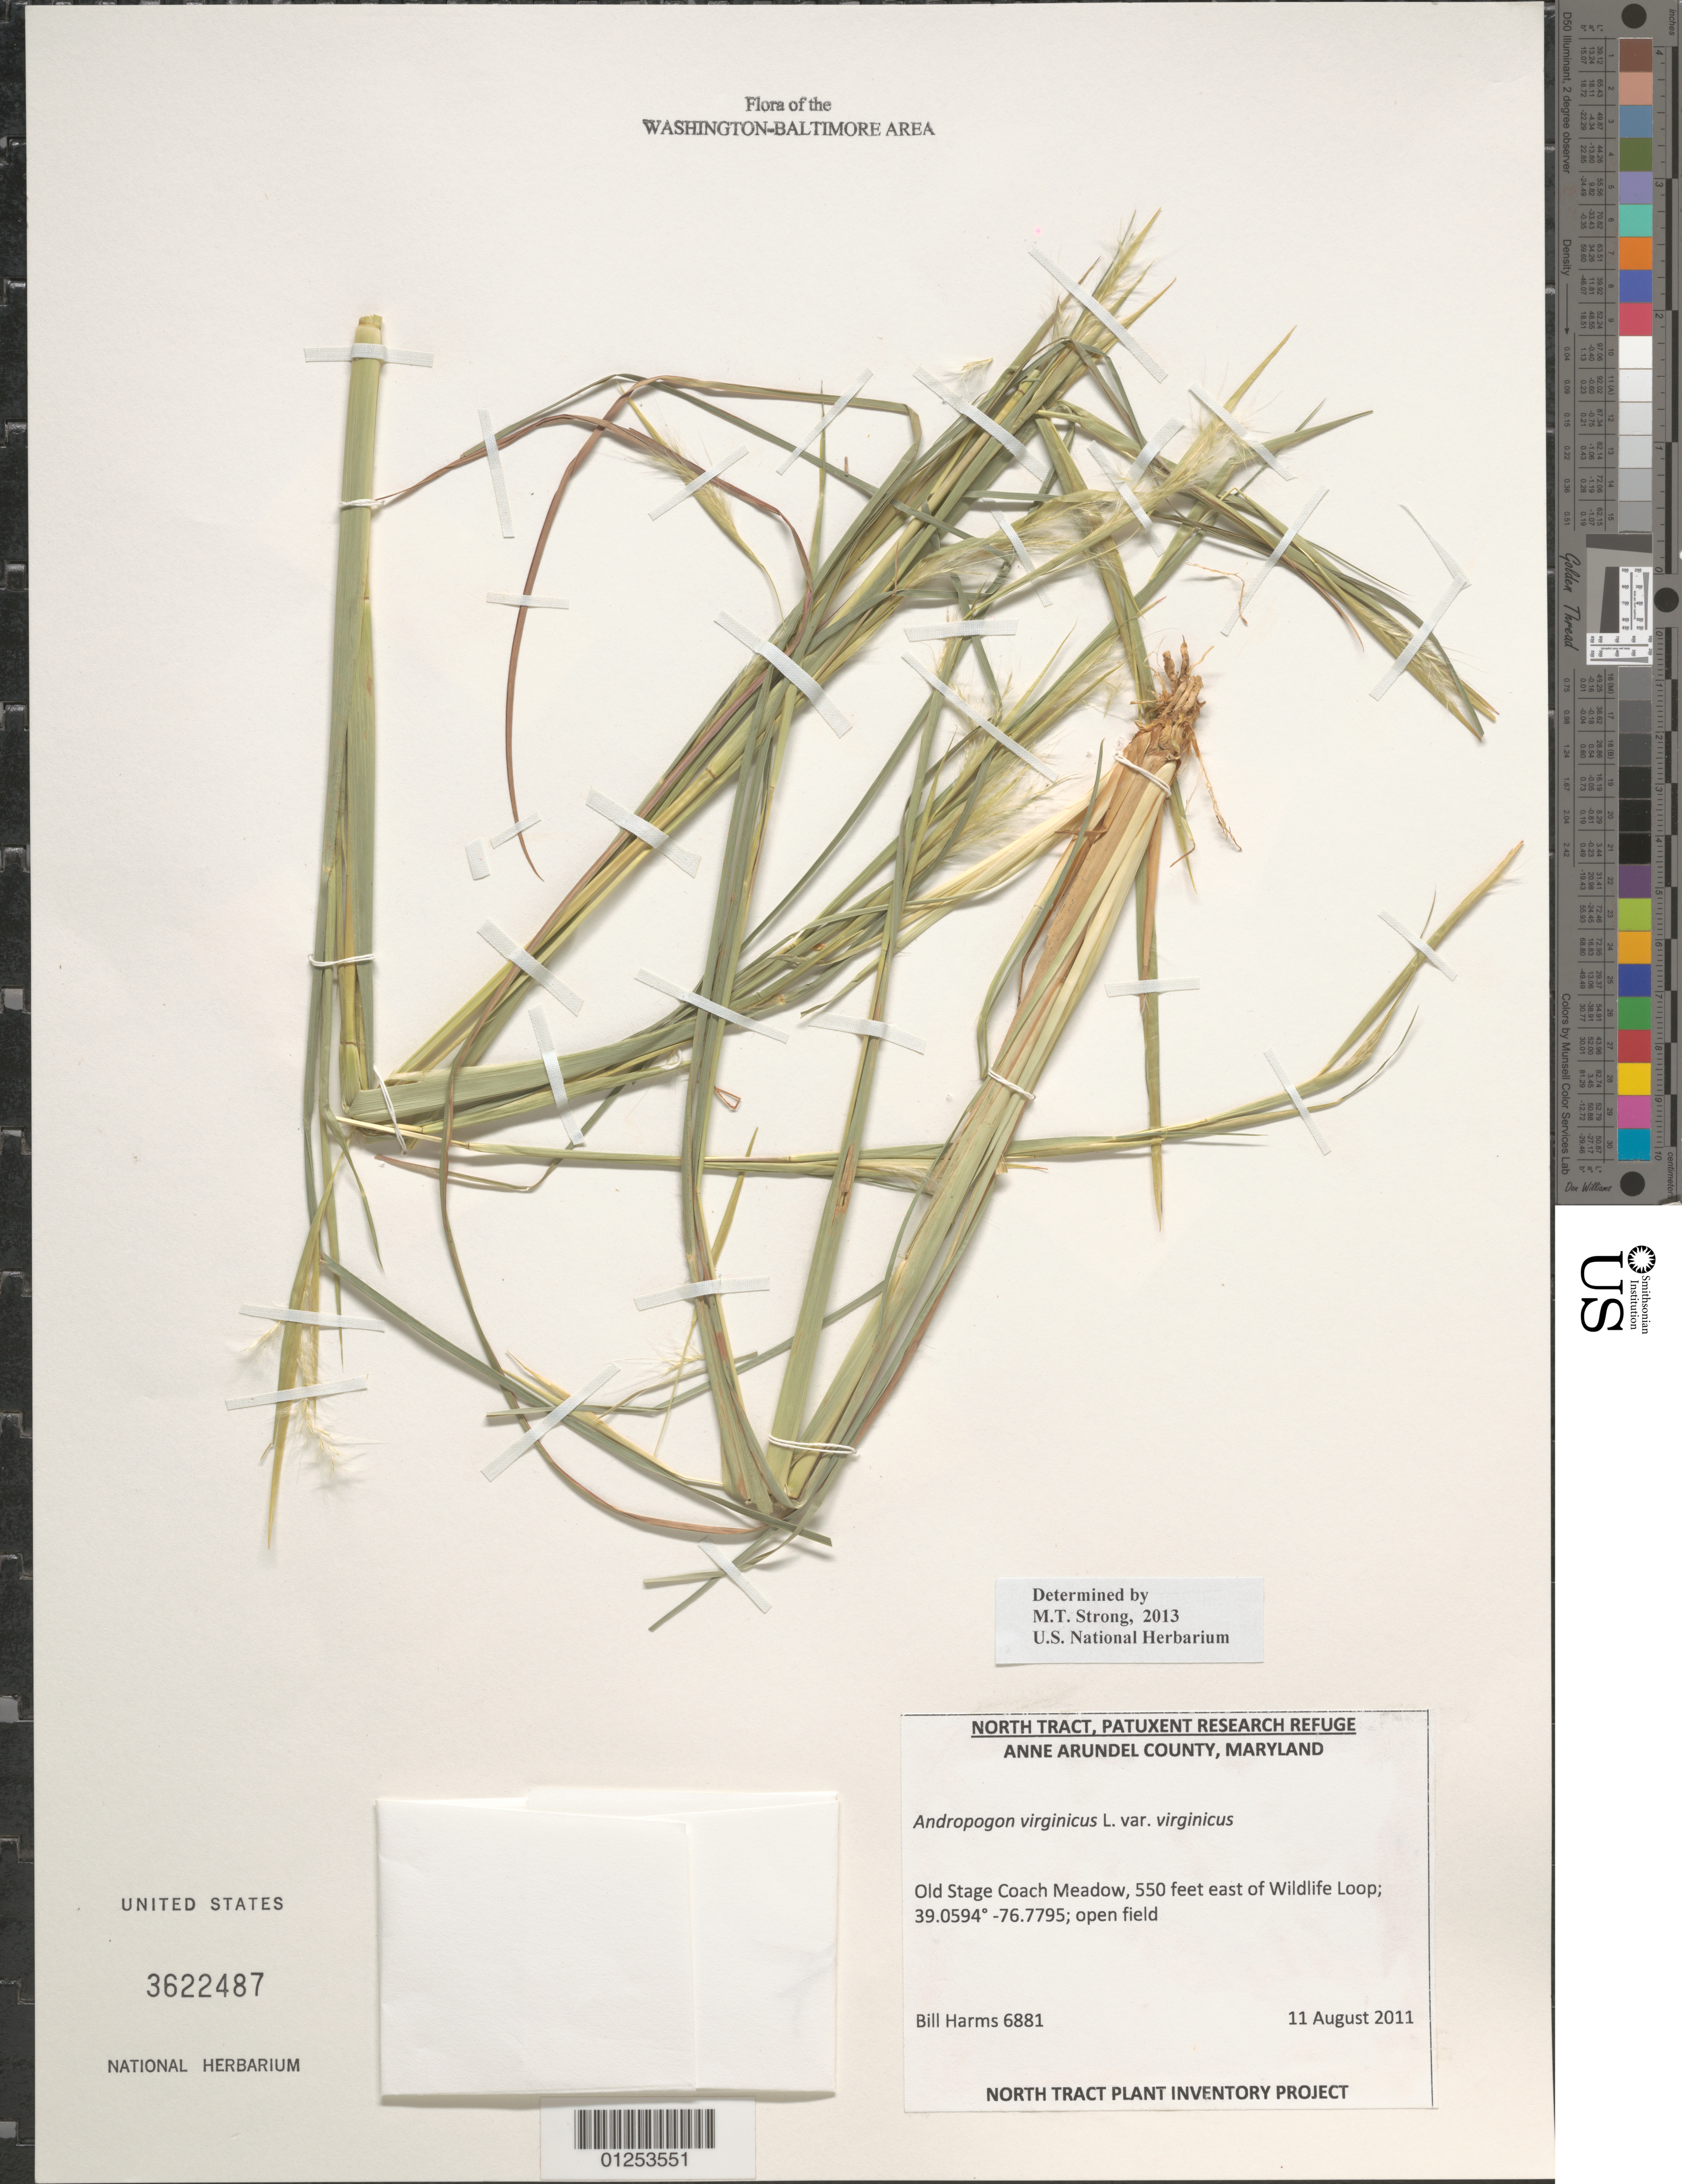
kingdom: Plantae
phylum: Tracheophyta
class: Liliopsida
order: Poales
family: Poaceae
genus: Andropogon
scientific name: Andropogon virginicus var. virginicus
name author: L.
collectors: B. Harms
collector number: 6881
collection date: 2011-08-11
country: United States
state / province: Maryland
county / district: Anne Arundel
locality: Old Stage Coach Meadow, 550 ft east of Wildlife Loop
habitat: Open field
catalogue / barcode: US 3622487